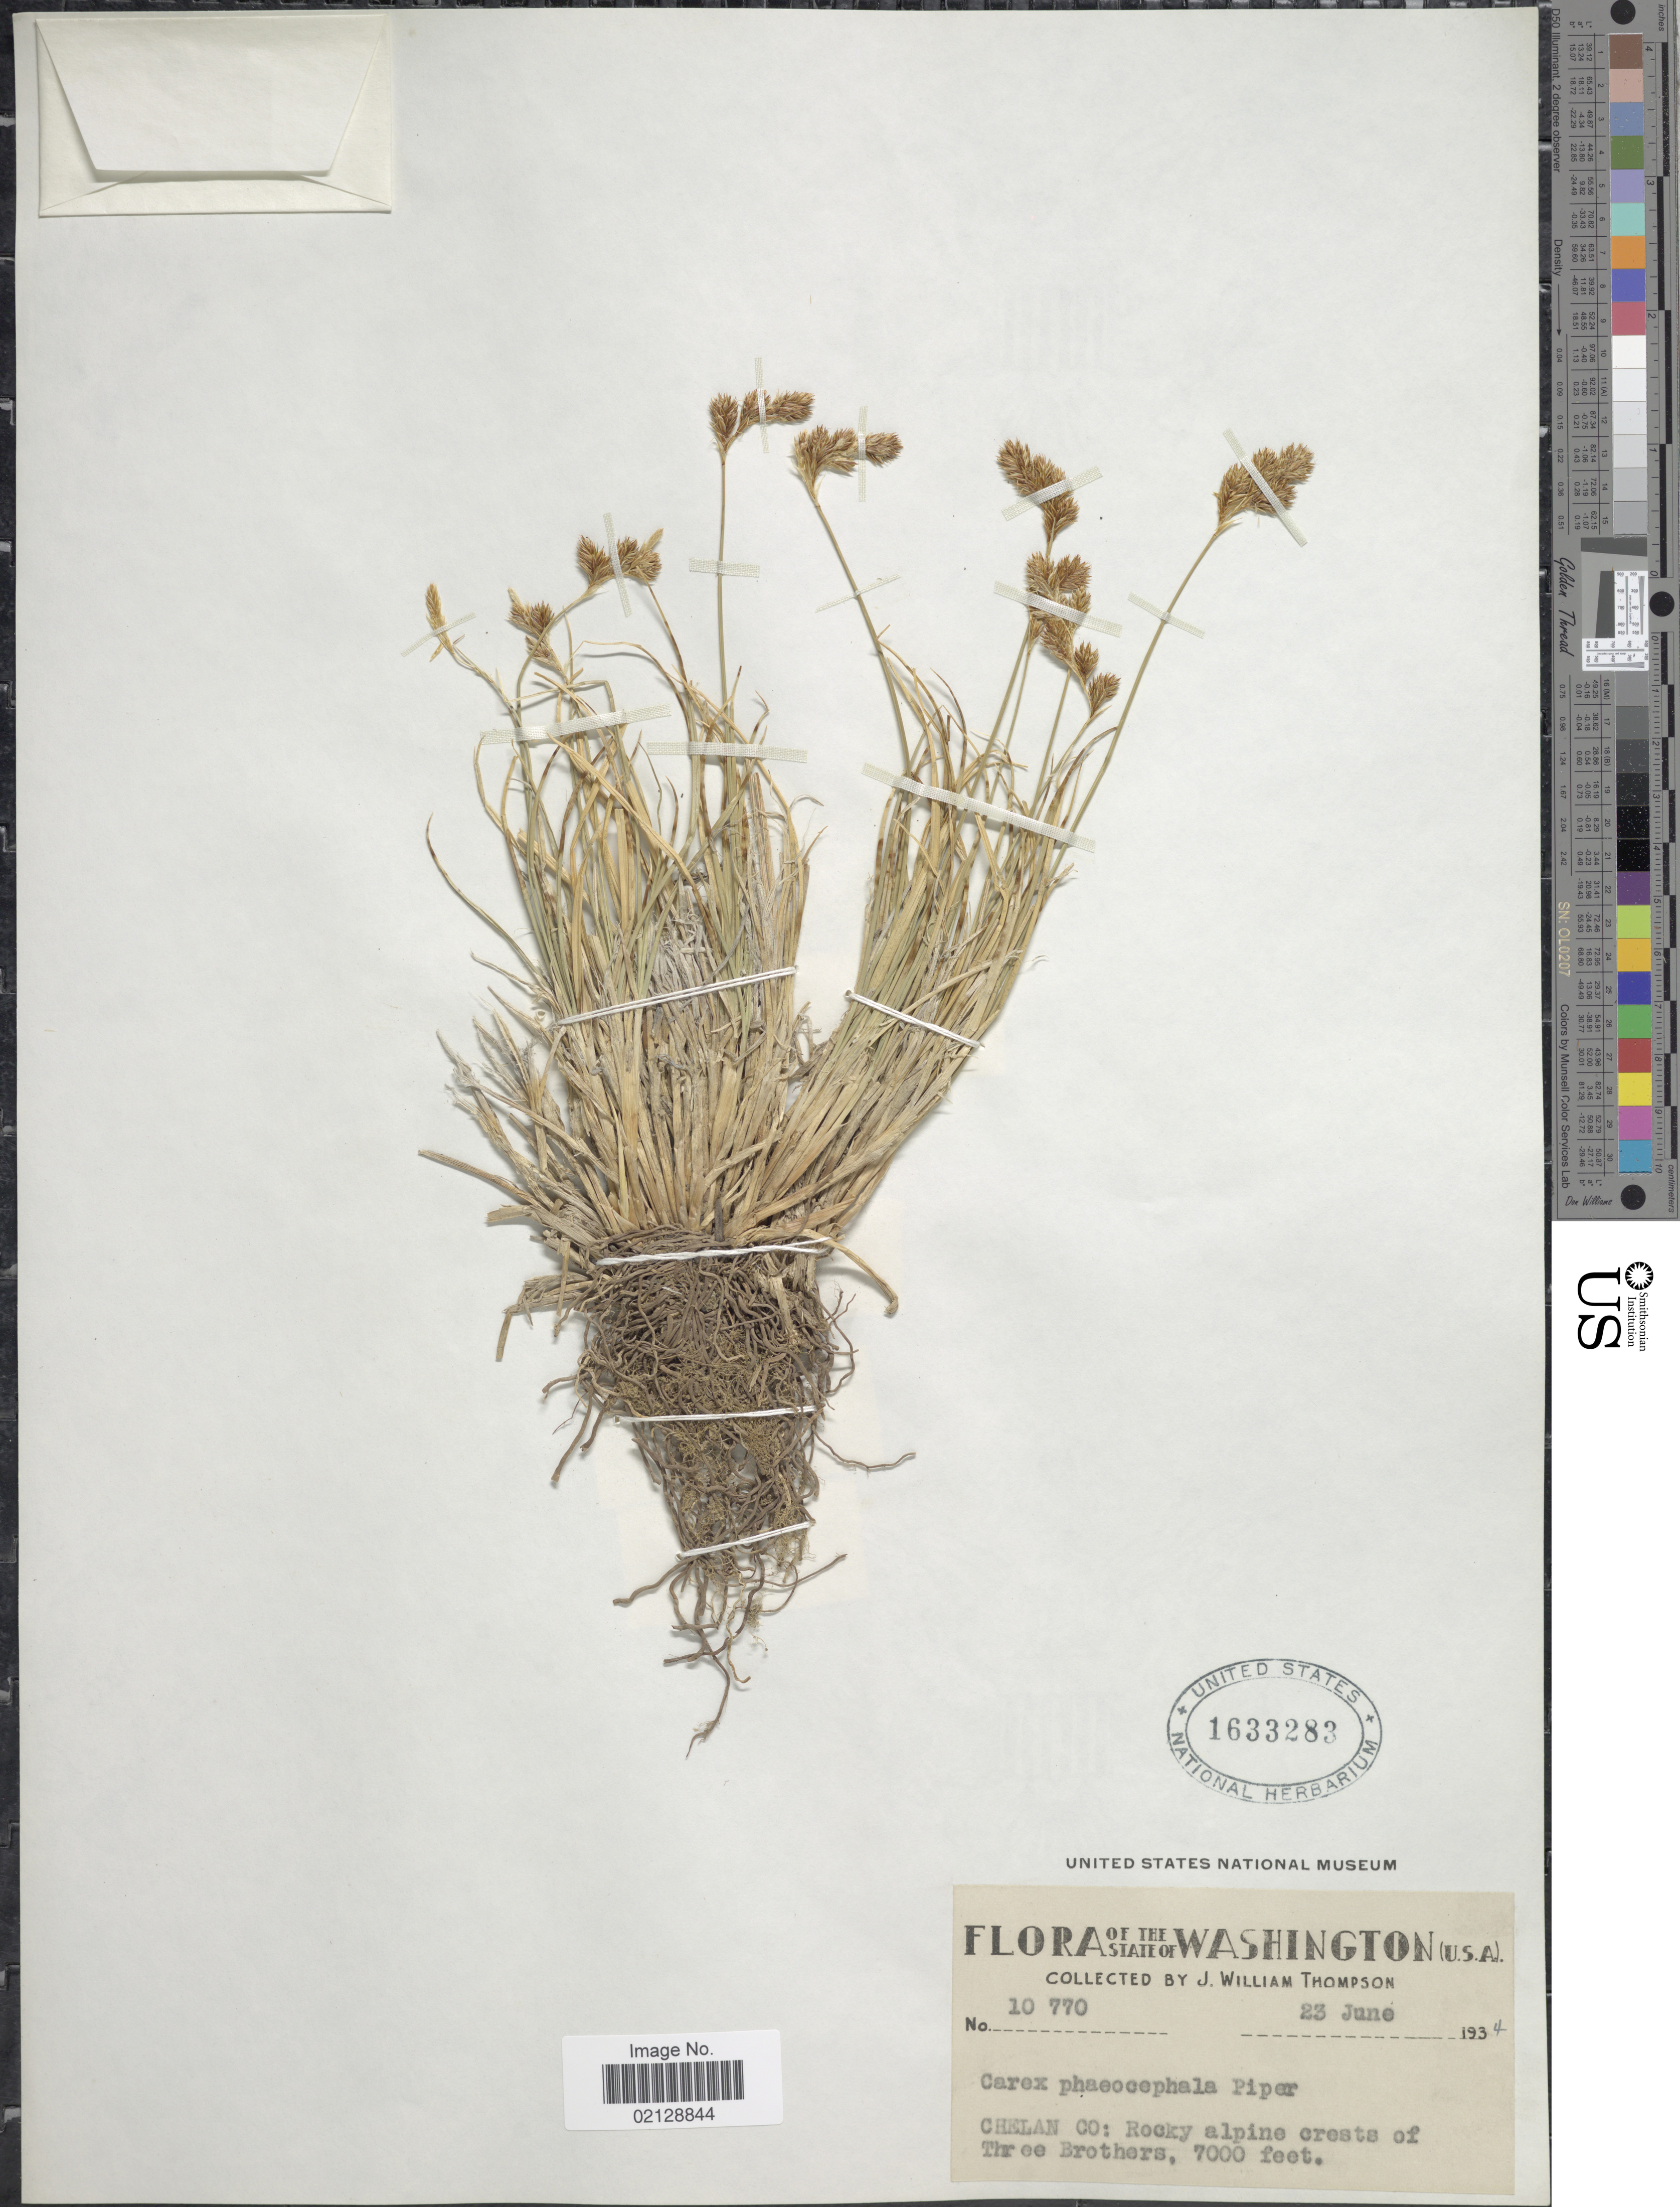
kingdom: Plantae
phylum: Tracheophyta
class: Liliopsida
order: Poales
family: Cyperaceae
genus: Carex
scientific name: Carex phaeocephala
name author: Piper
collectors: J. W. Thompson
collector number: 10770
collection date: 1934-06-23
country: United States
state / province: Washington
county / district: Chelan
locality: Chelan Co.: Rocky alpine crests of Three Brothers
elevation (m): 2134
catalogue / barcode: US 1633283